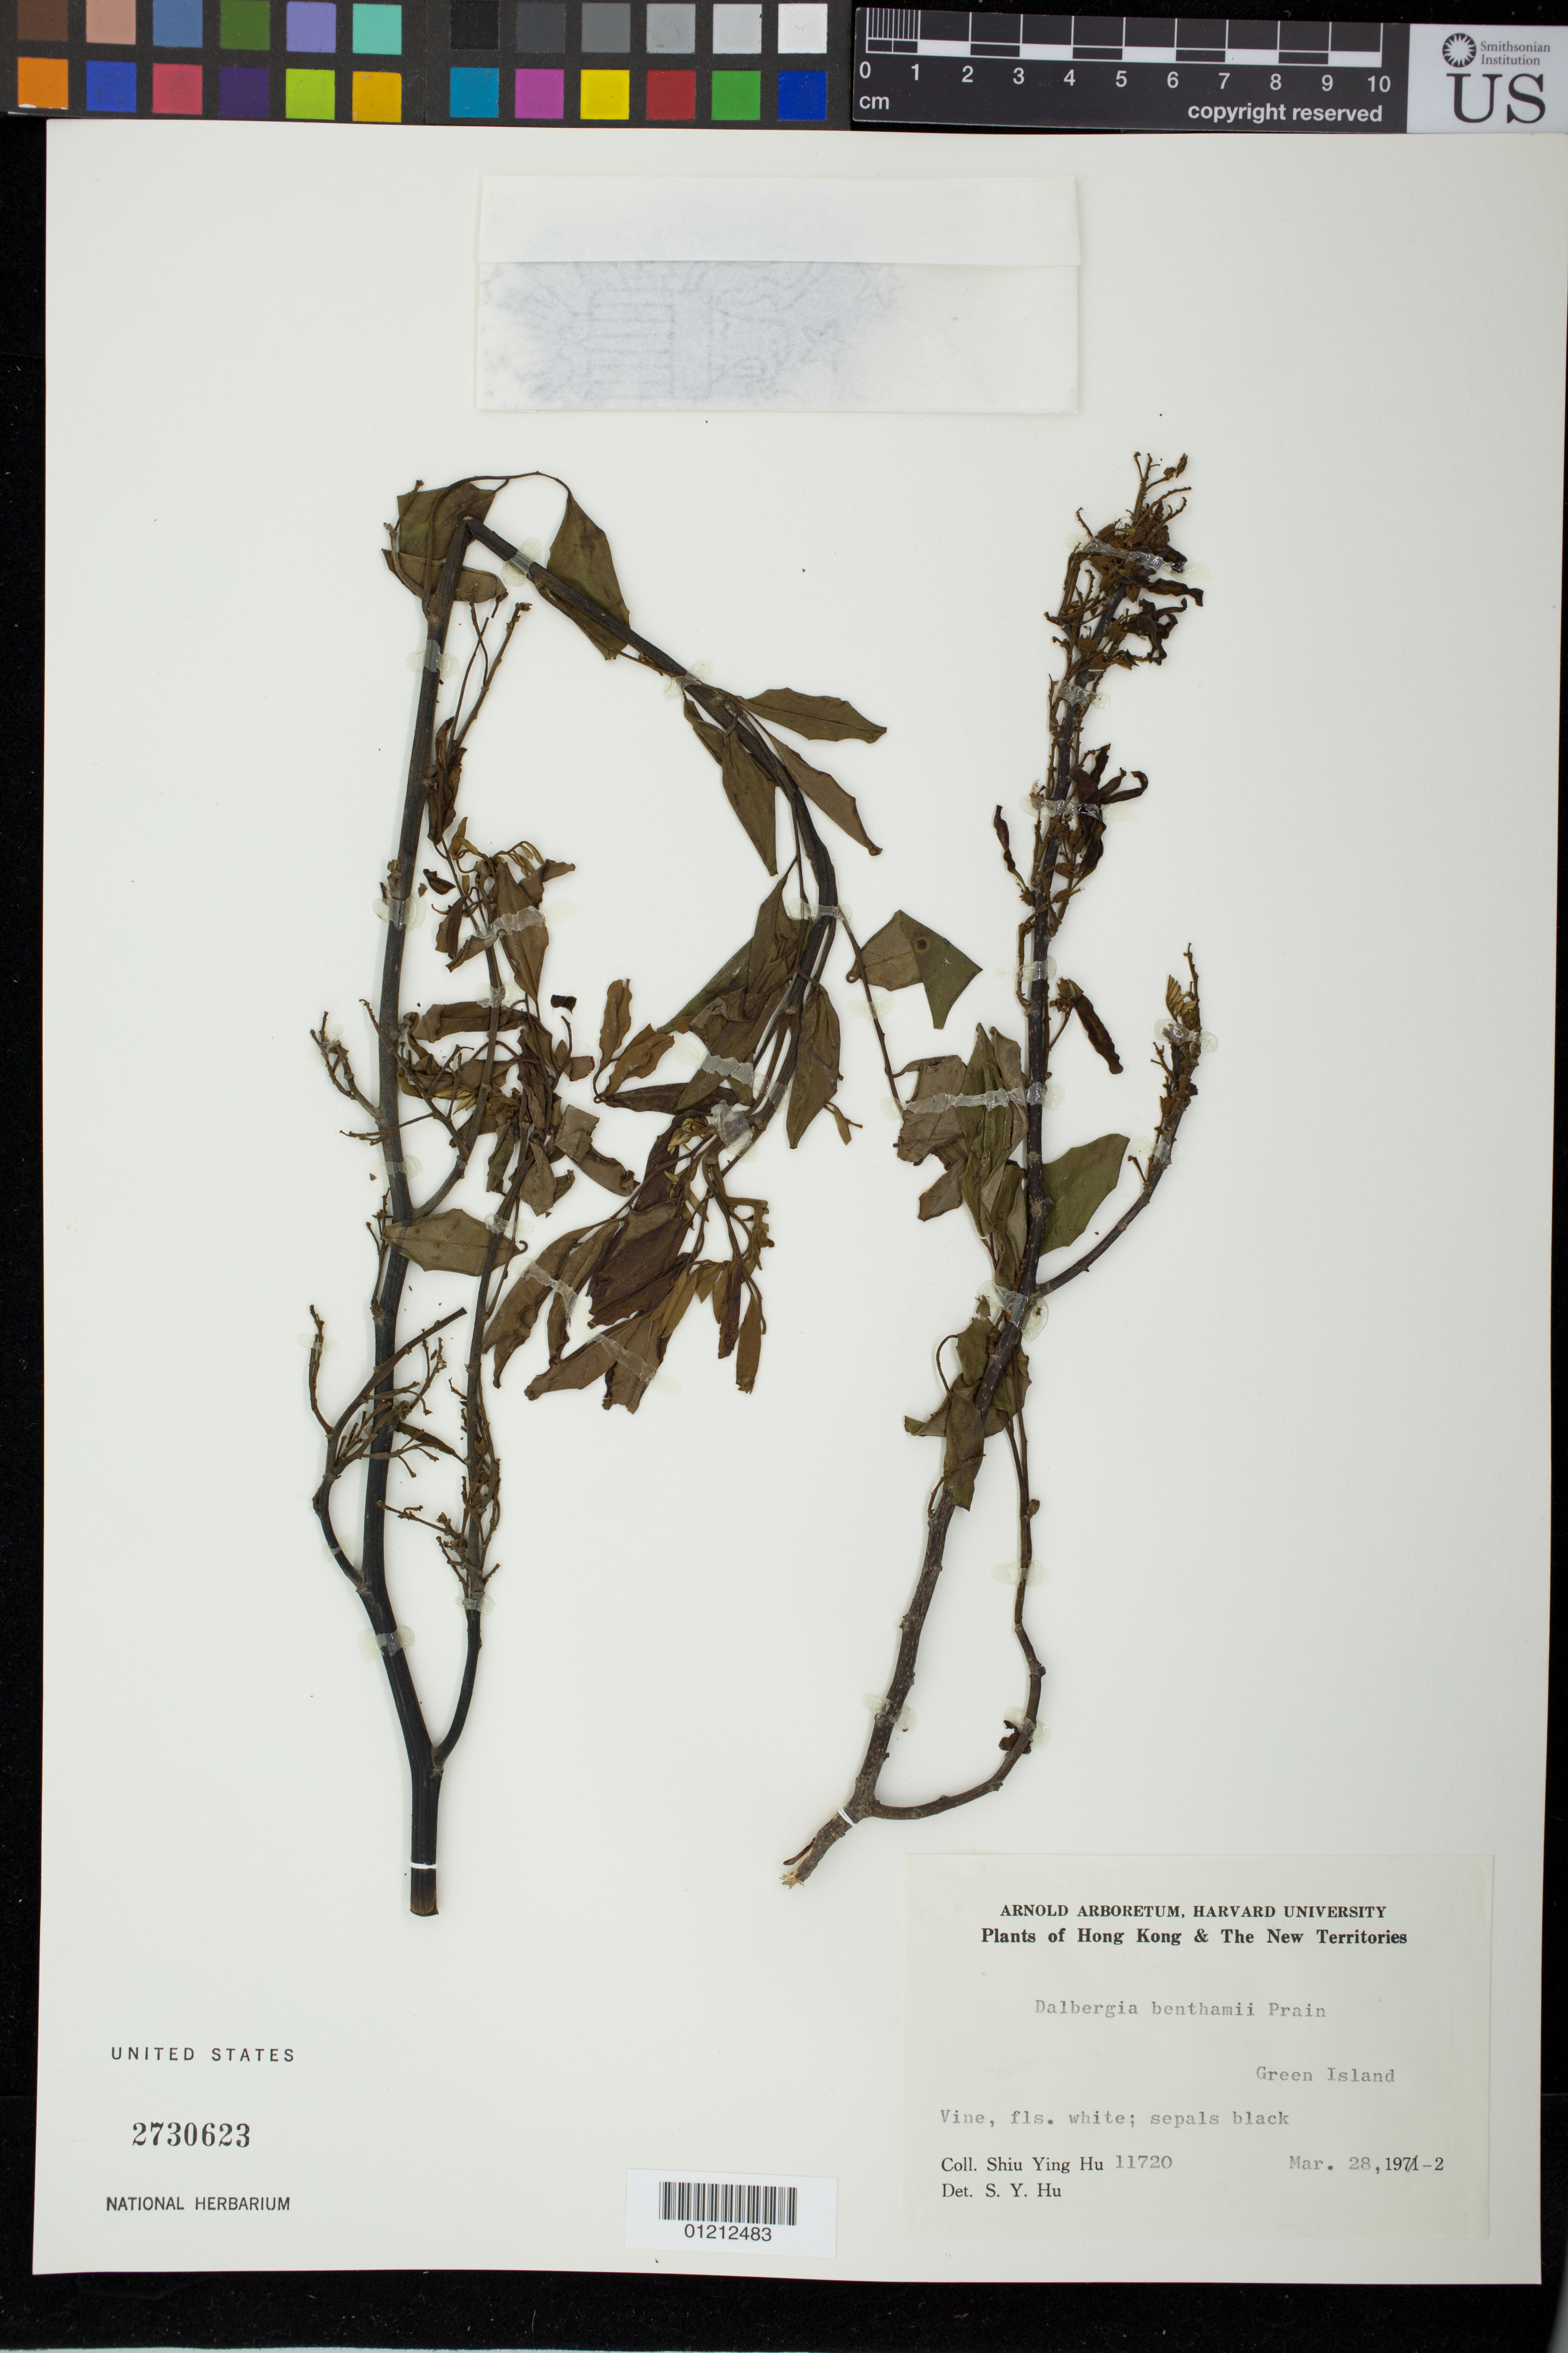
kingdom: Plantae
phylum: Tracheophyta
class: Magnoliopsida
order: Fabales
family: Fabaceae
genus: Dalbergia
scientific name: Dalbergia benthamii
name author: Prain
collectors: Y. Shiu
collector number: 11720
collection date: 1972-03-28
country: China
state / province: Hong Kong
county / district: Central and Western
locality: Green island.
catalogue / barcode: US 2730623